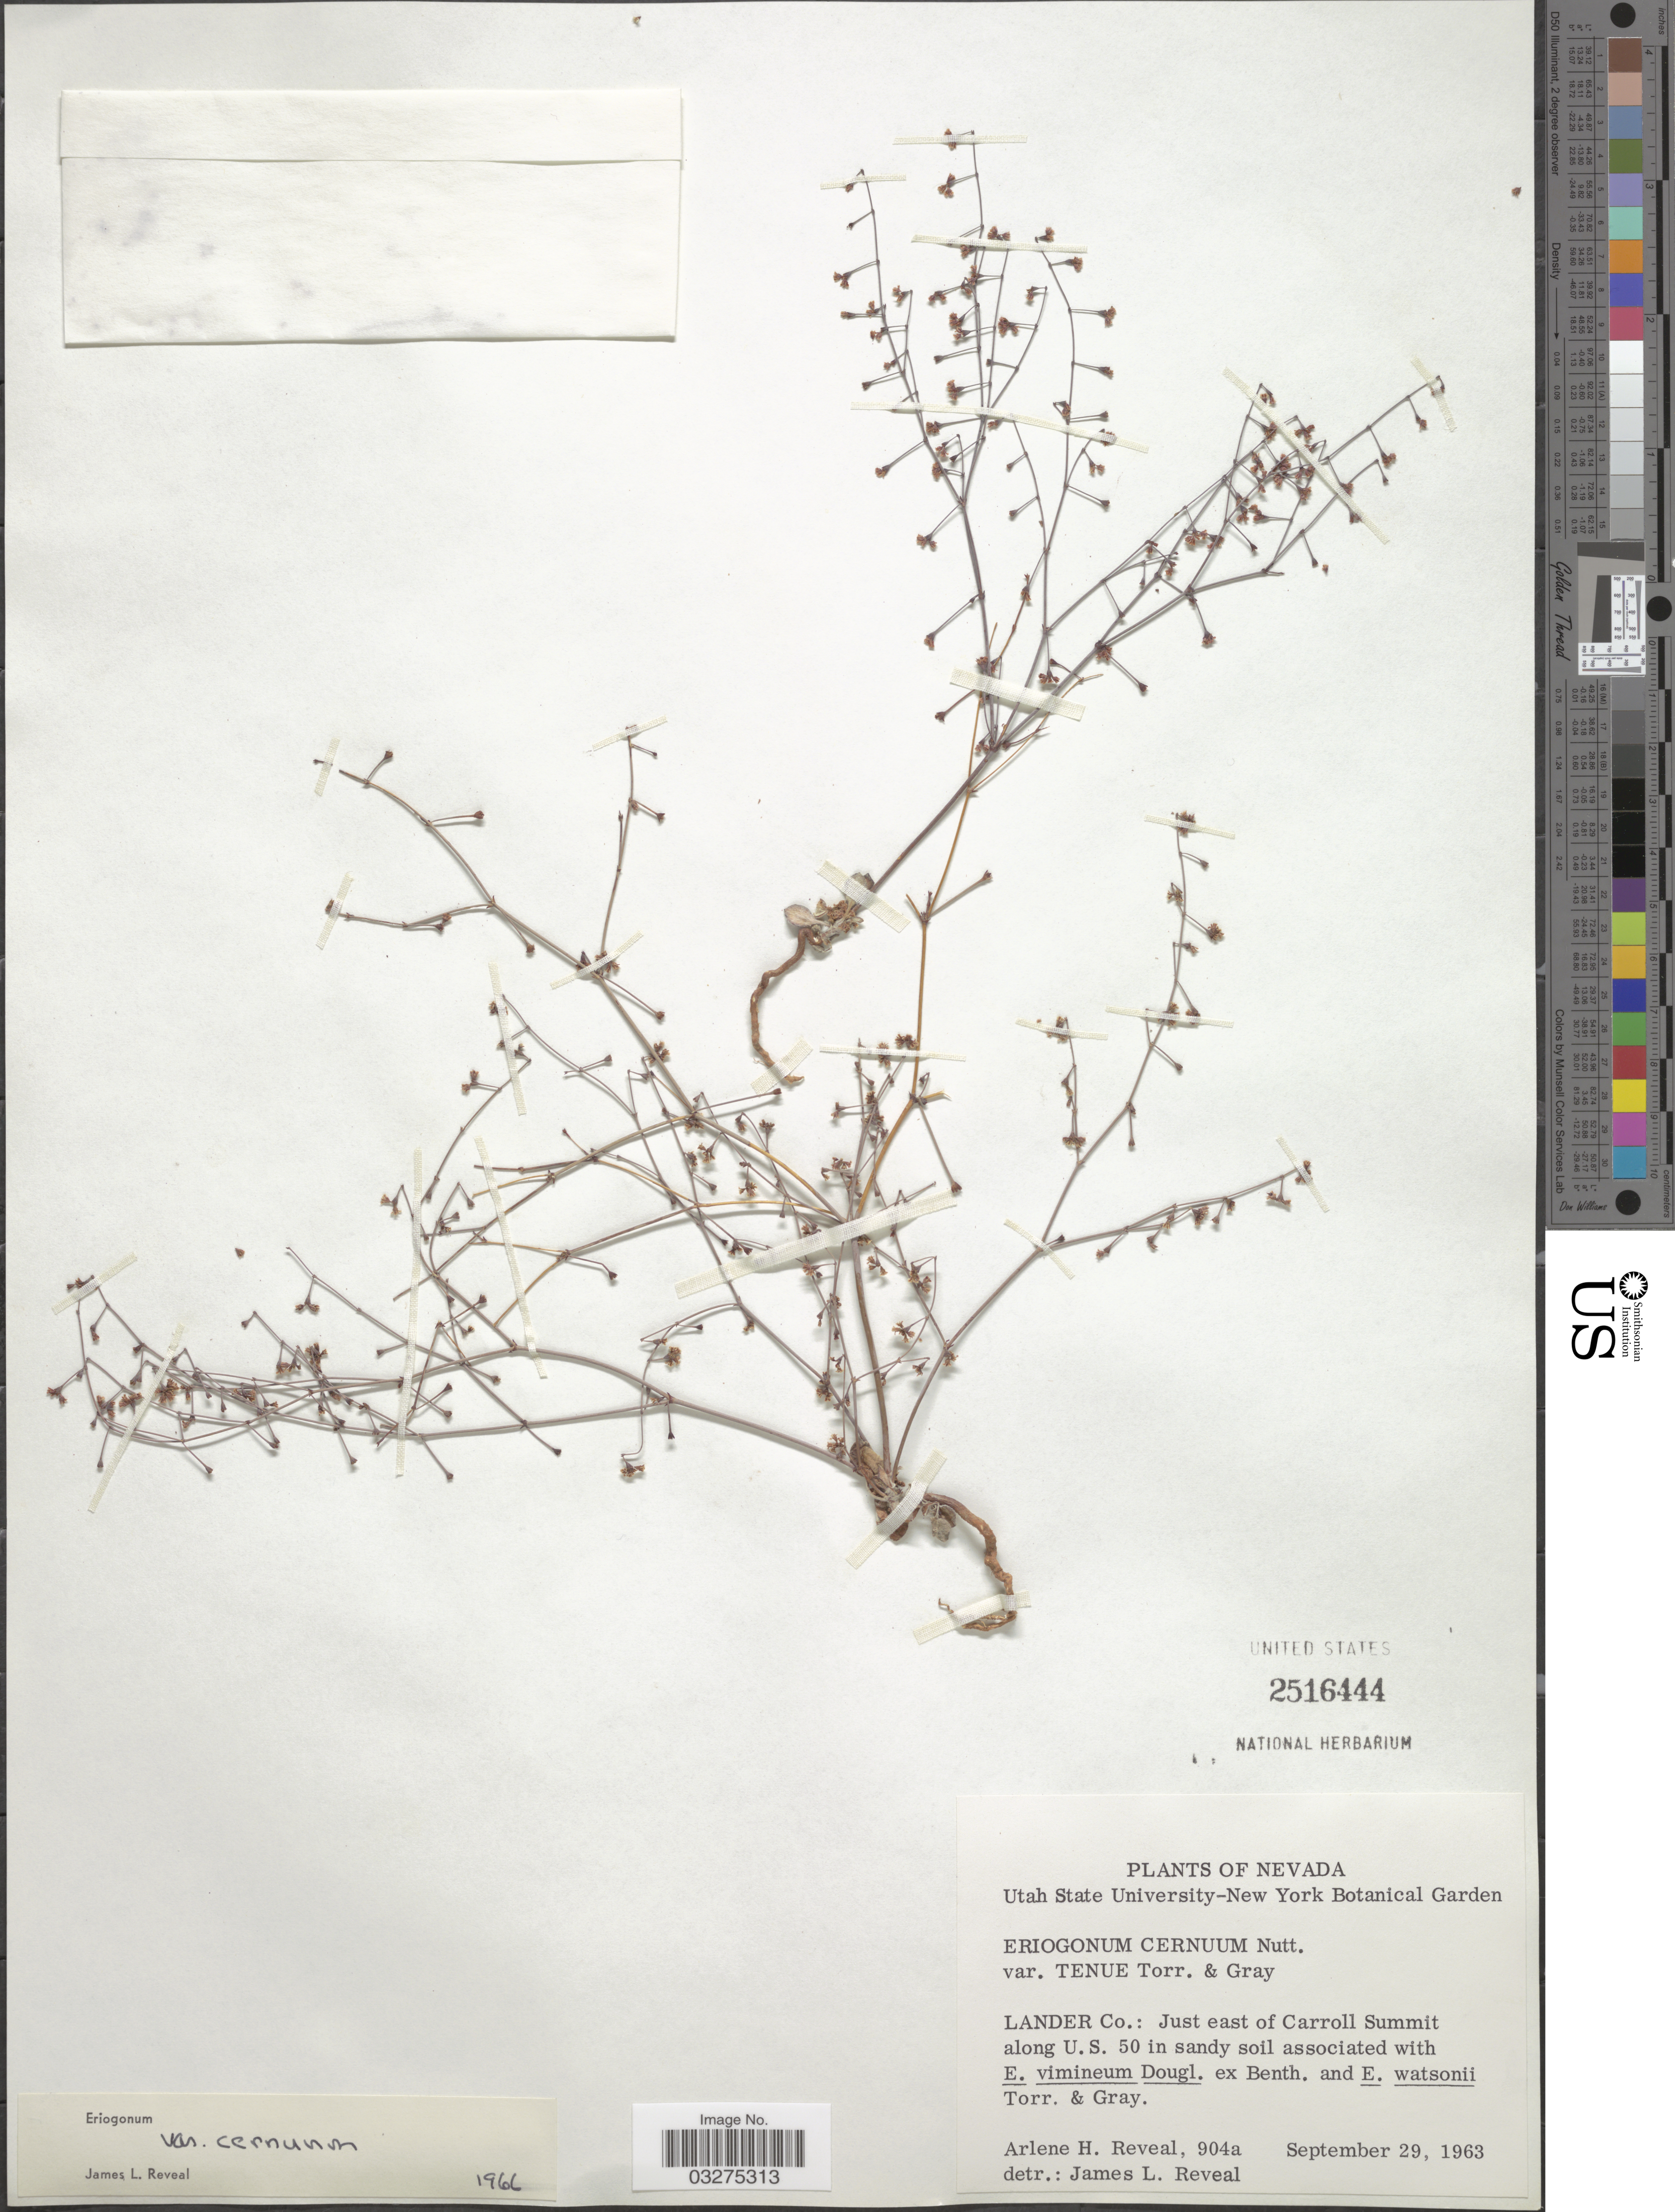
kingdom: Plantae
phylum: Tracheophyta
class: Magnoliopsida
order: Caryophyllales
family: Polygonaceae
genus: Eriogonum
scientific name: Eriogonum cernuum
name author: Nutt.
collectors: A. H. Reveal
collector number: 904a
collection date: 1963-09-29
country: United States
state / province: Nevada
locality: Lander Co.: Just east of Carroll Summit along U.S. 50 in sandy soil.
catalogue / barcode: US 2516444